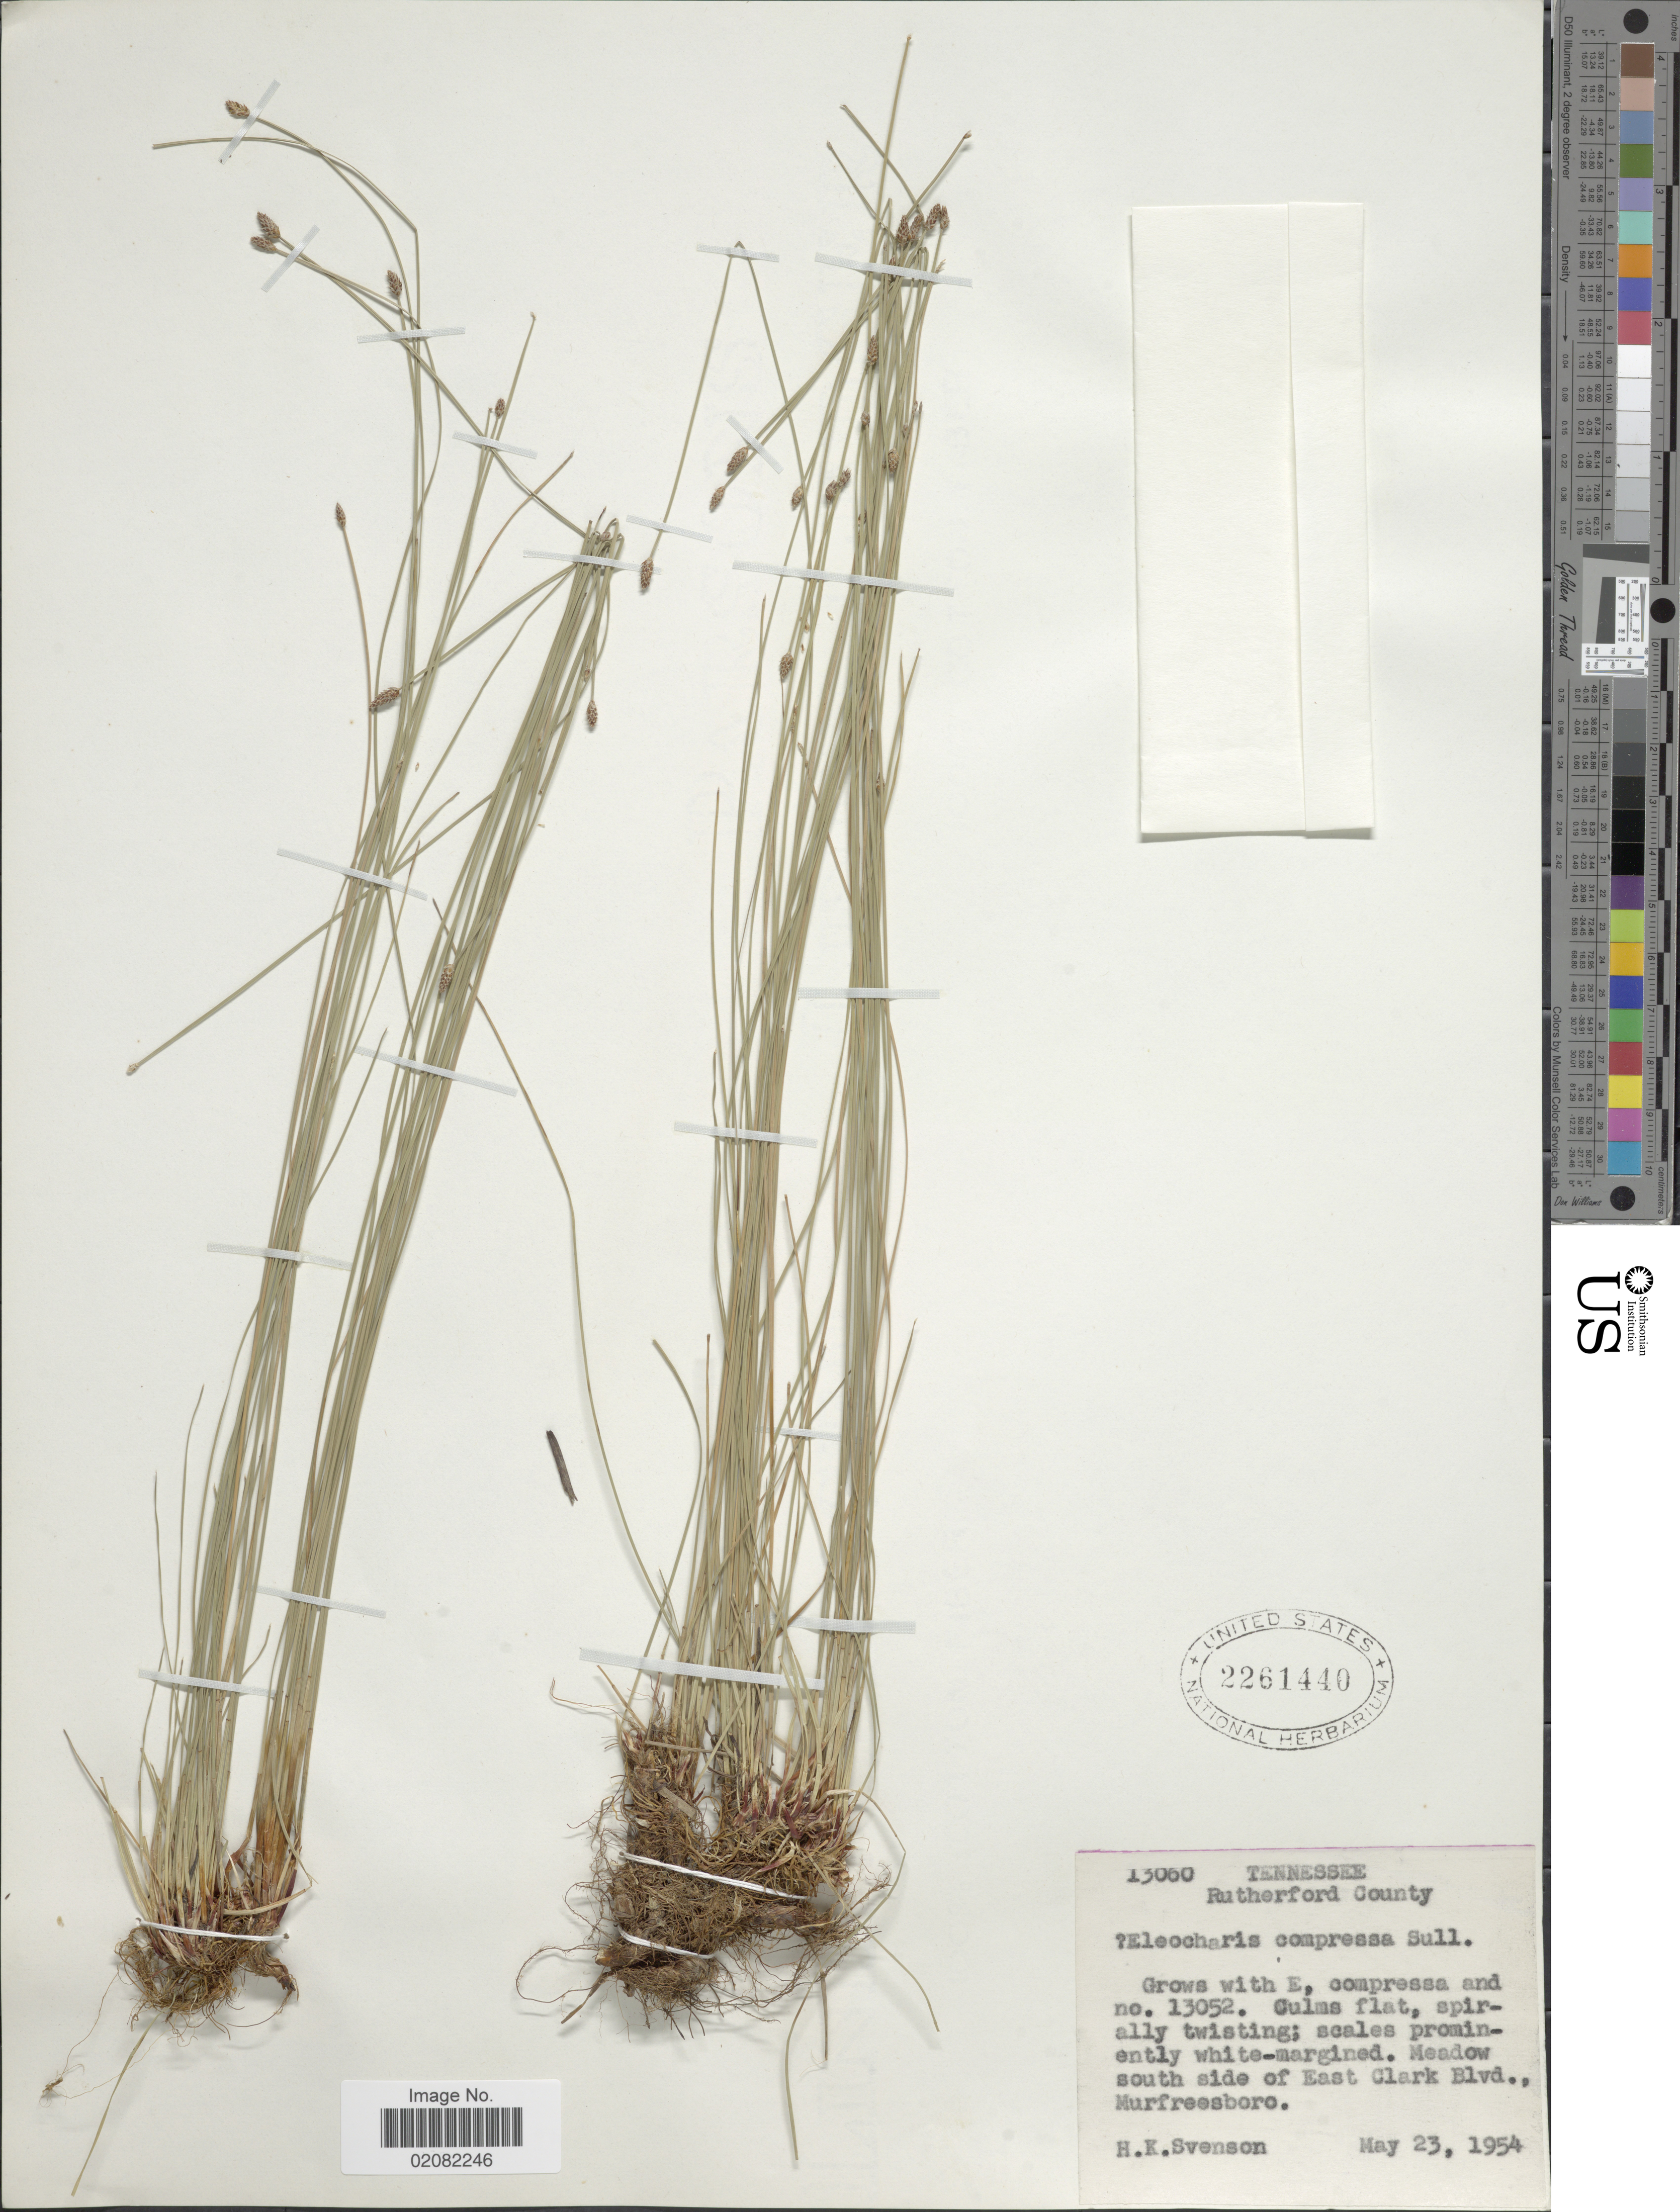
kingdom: Plantae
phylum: Tracheophyta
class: Liliopsida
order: Poales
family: Cyperaceae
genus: Eleocharis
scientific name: Eleocharis compressa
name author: Sull.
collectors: H. K. Svenson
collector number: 13060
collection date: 1954-05-23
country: United States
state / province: Tennessee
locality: Rutherford County, Meadow south side of East Clark Blvd., Murfreesboro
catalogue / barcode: US 2261440